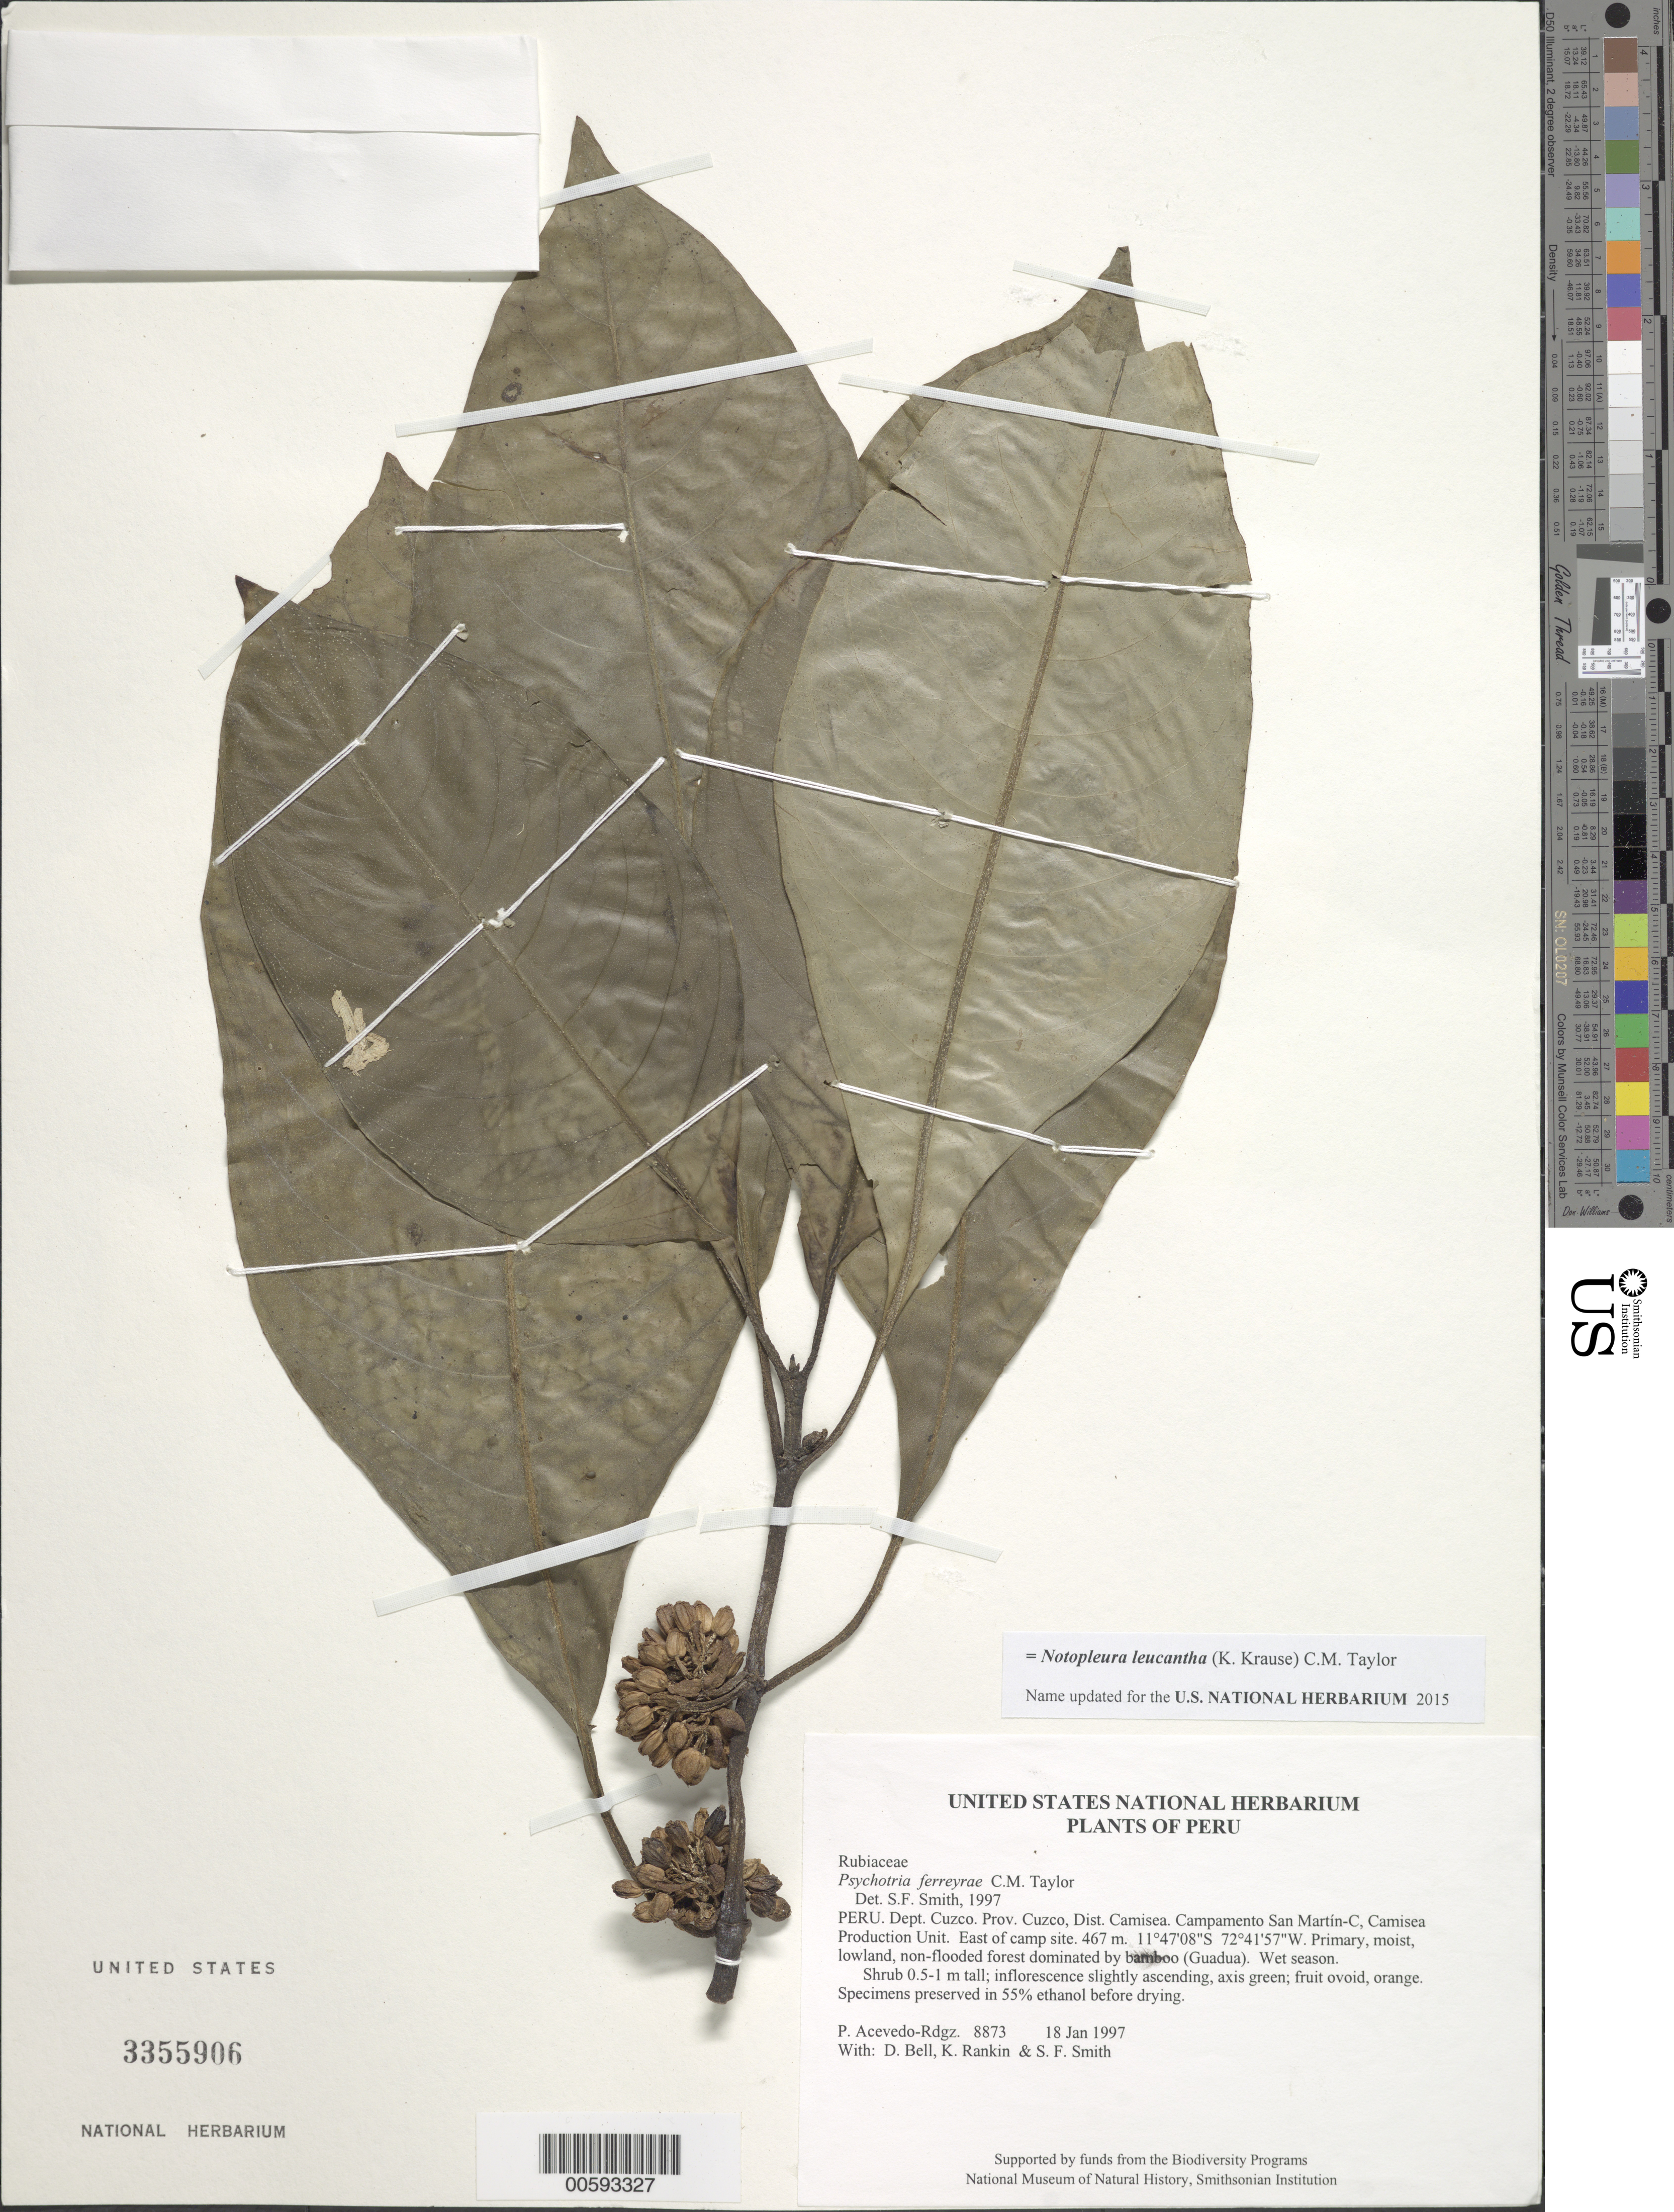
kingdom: Plantae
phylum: Tracheophyta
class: Magnoliopsida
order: Gentianales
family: Rubiaceae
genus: Notopleura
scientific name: Notopleura leucantha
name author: (K. Krause) C.M. Taylor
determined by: Taylor, Charlotte M.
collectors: P. Acevedo-Rodr., D. A. Bell, K. B. Rankin & S.F. Smith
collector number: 8873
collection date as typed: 18 Jan 1997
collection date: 1997-01-18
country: Peru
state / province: Cusco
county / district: Cusco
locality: Districto Camisea, Campamento San Martín-C, Camisea Production Unit. East of camp site.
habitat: Primary, moist, lowland, non-flooded forest dominated by bamboo (Guadua). Wet season.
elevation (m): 467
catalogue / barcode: US 3355906